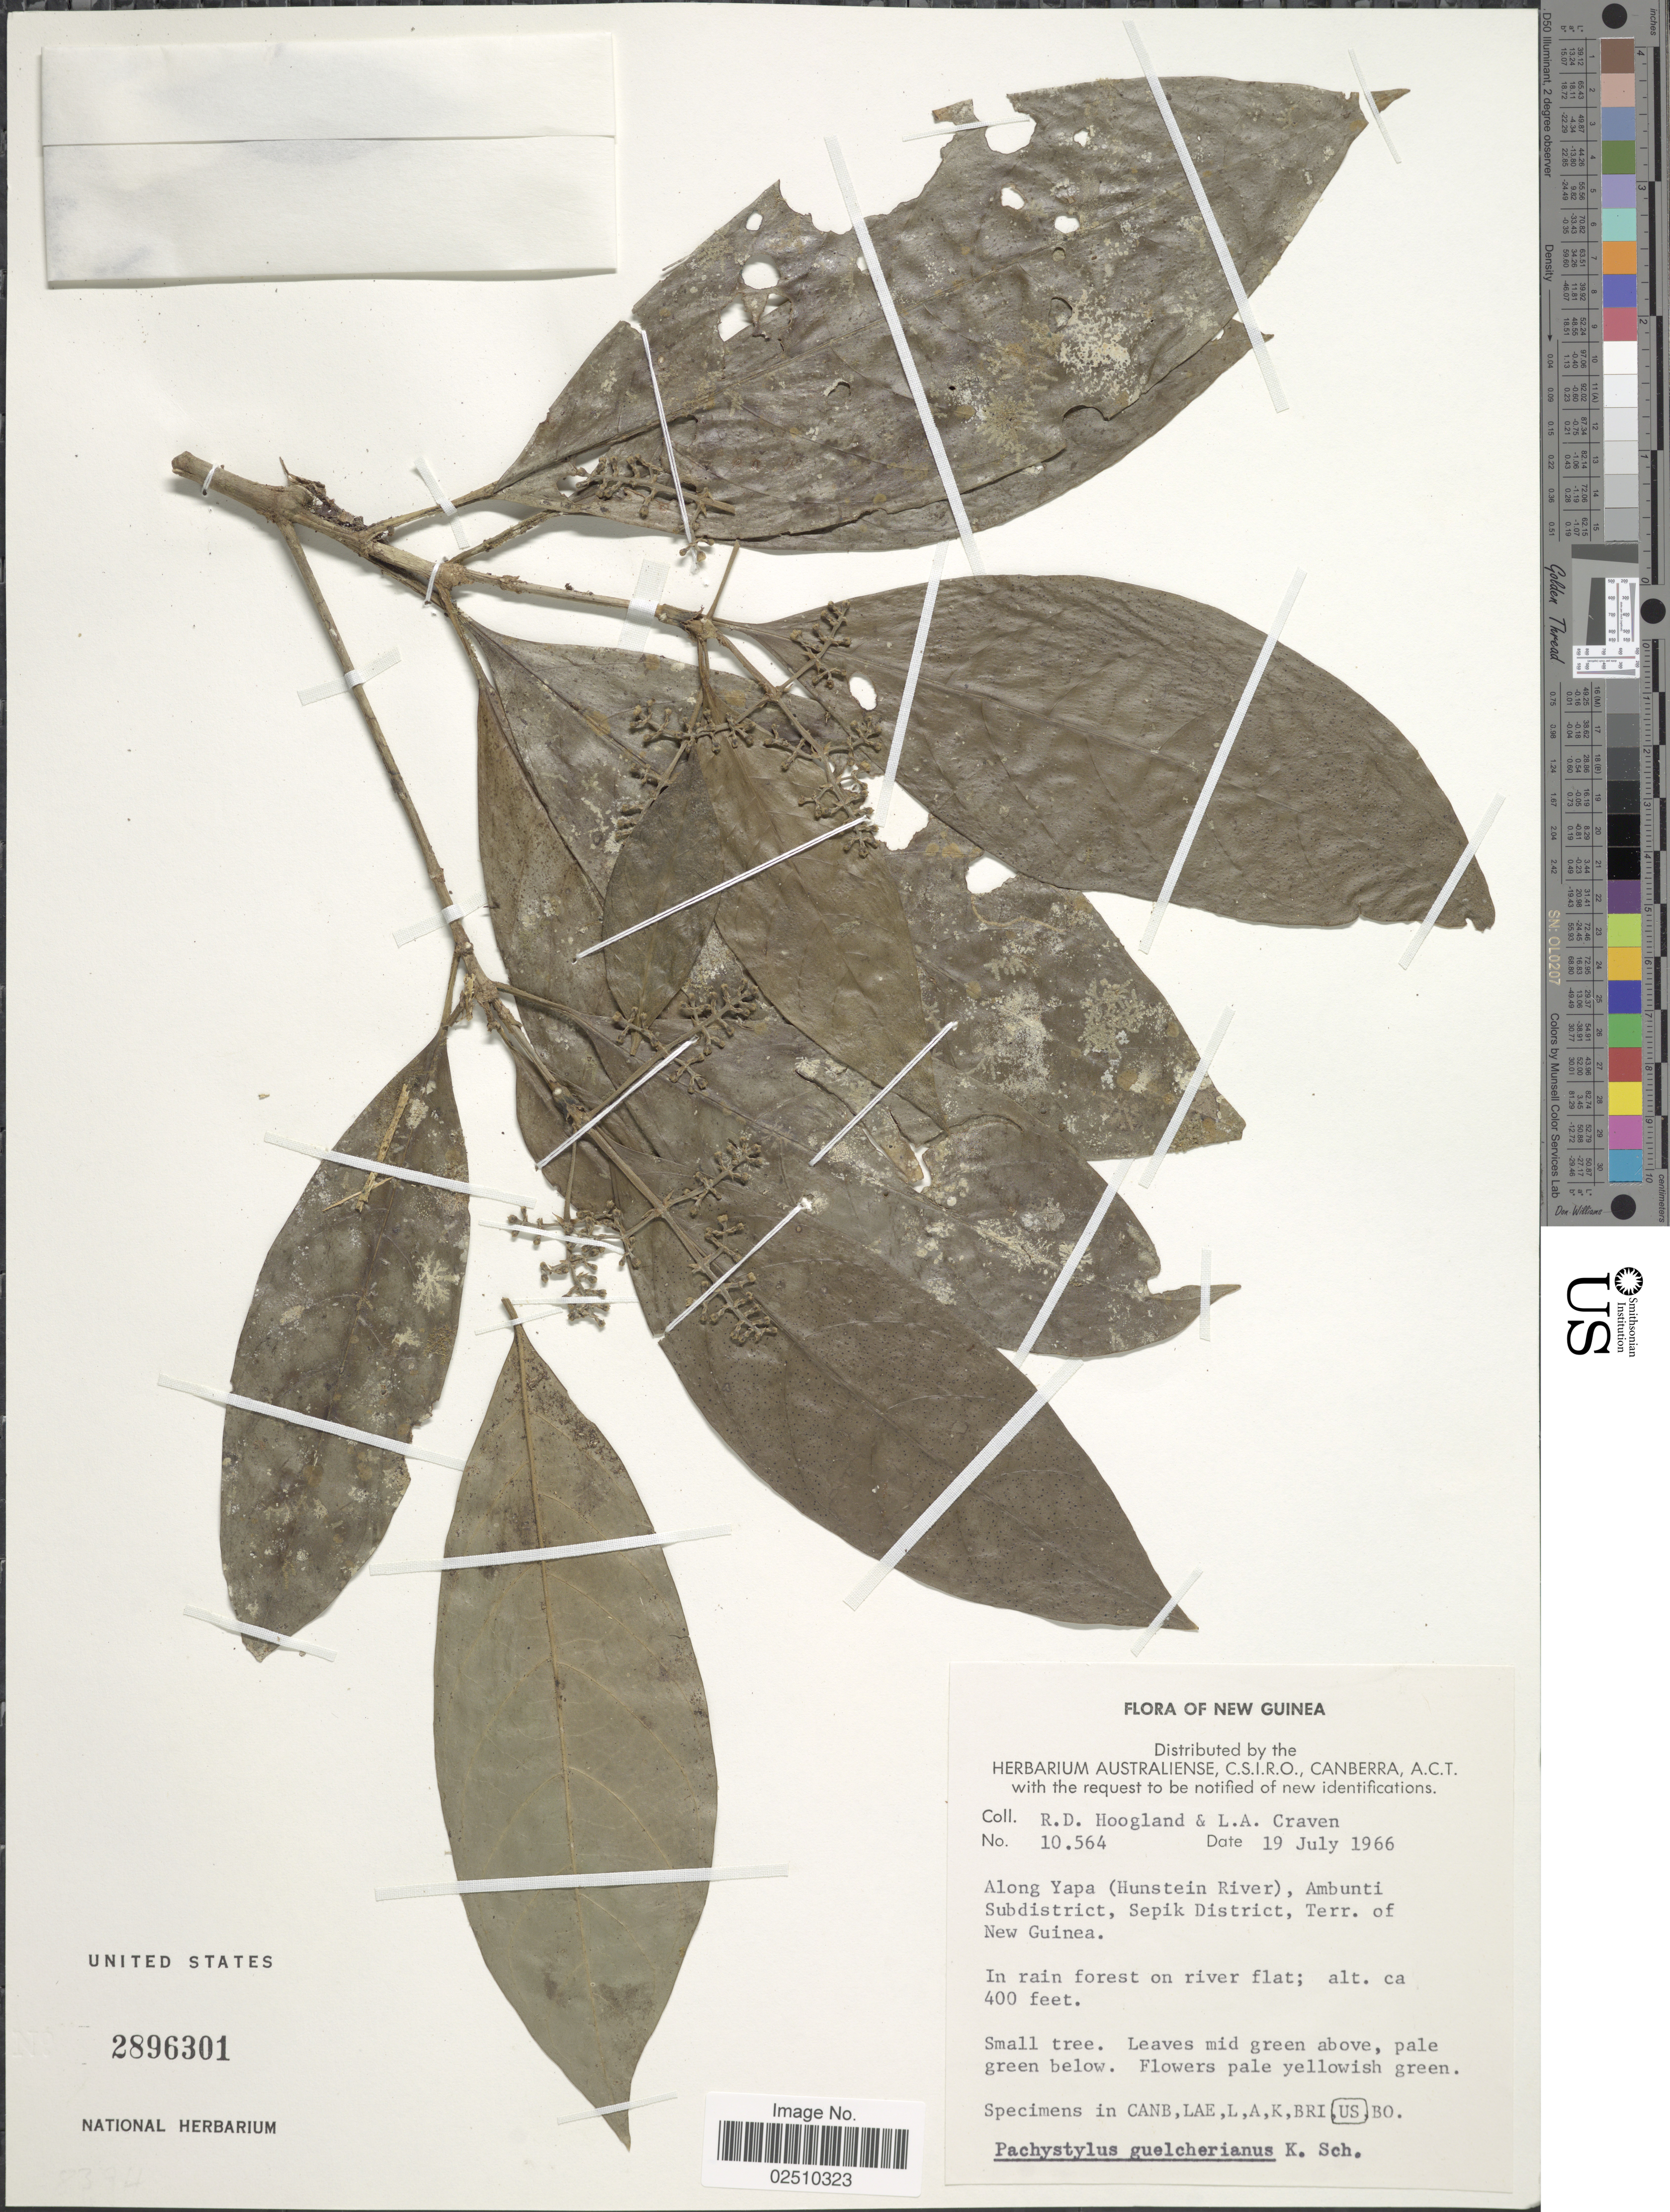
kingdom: Plantae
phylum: Tracheophyta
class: Magnoliopsida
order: Gentianales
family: Rubiaceae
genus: Pachystylus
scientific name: Pachystylus guelcherianus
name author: K. Schum.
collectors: R. D. Hoogland & L. A. Craven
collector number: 10564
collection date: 1966-07-19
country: Papua New Guinea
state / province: East Sepik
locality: New Guinea. Along Yapa (Hunstein River), Ambunti Subdistrict, Sepik District, Terr. of New Guinea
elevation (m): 122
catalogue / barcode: US 2896301